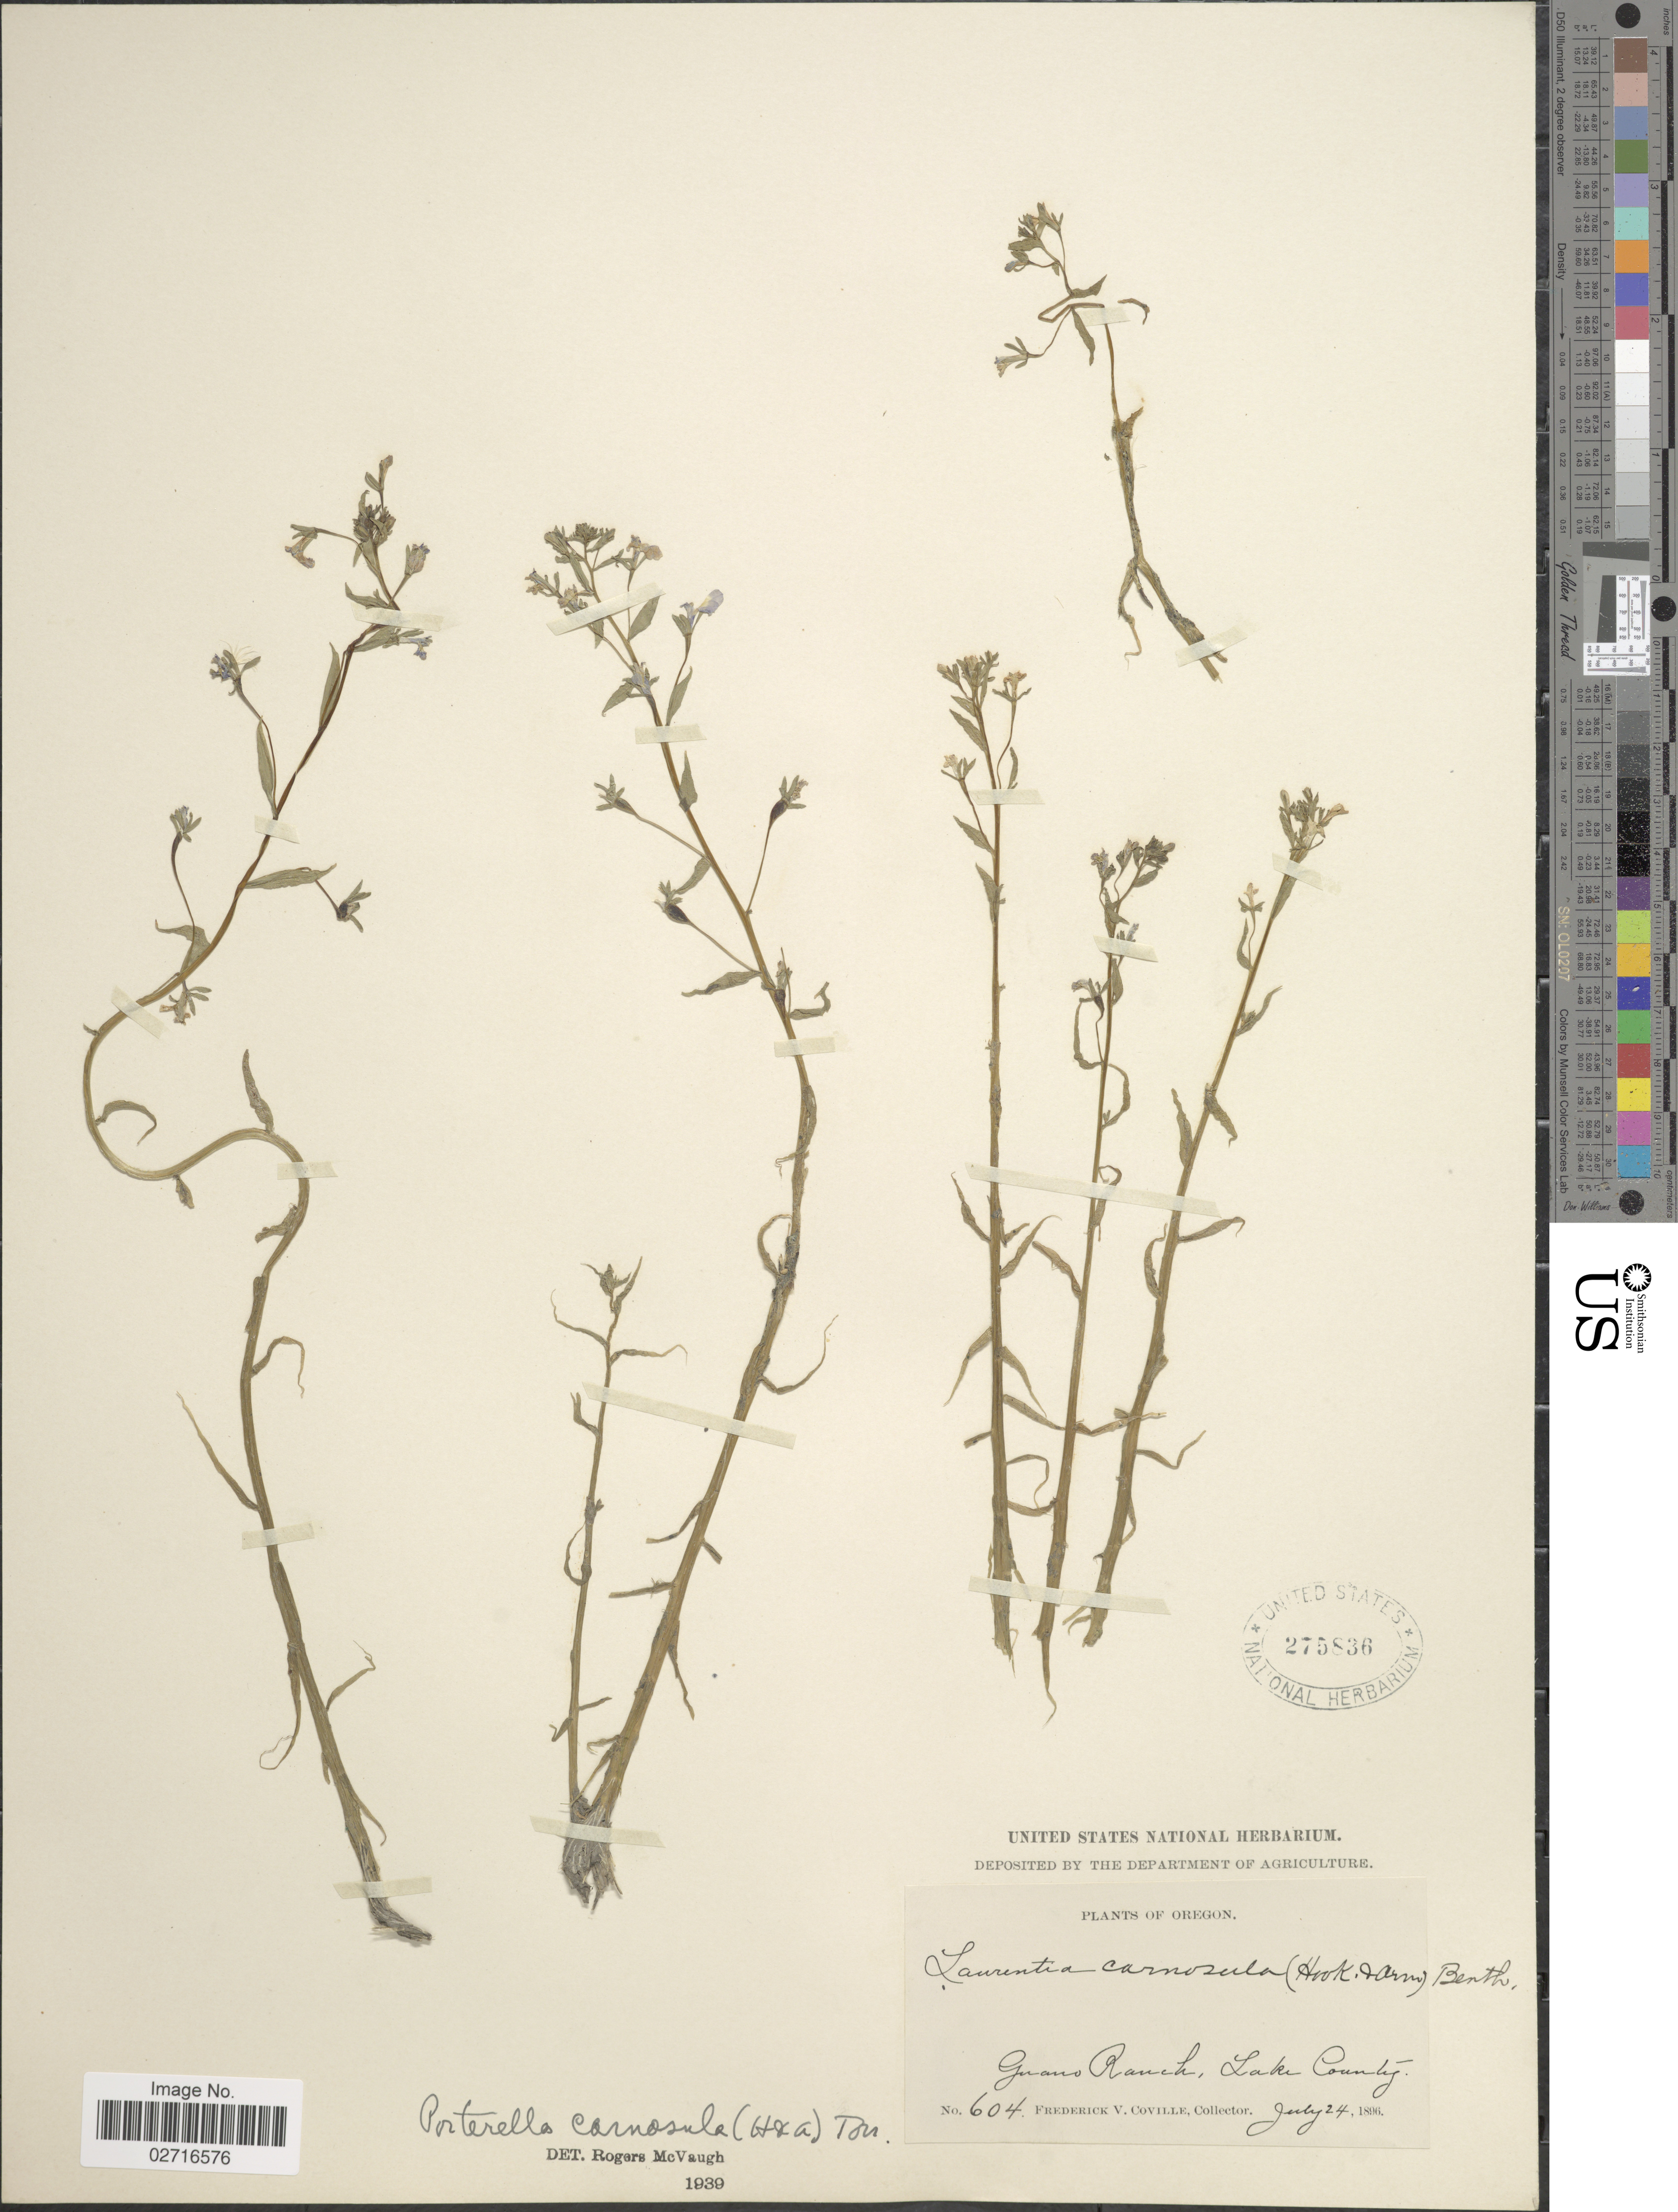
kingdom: Plantae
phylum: Tracheophyta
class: Magnoliopsida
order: Asterales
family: Campanulaceae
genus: Laurentia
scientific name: Laurentia carnosula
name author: (Hook. & Arn.) Benth. ex A. Gray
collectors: F. V. Coville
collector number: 604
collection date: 1896-07-24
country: United States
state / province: Oregon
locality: Guano Ranch, Lake County.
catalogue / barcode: US 275836